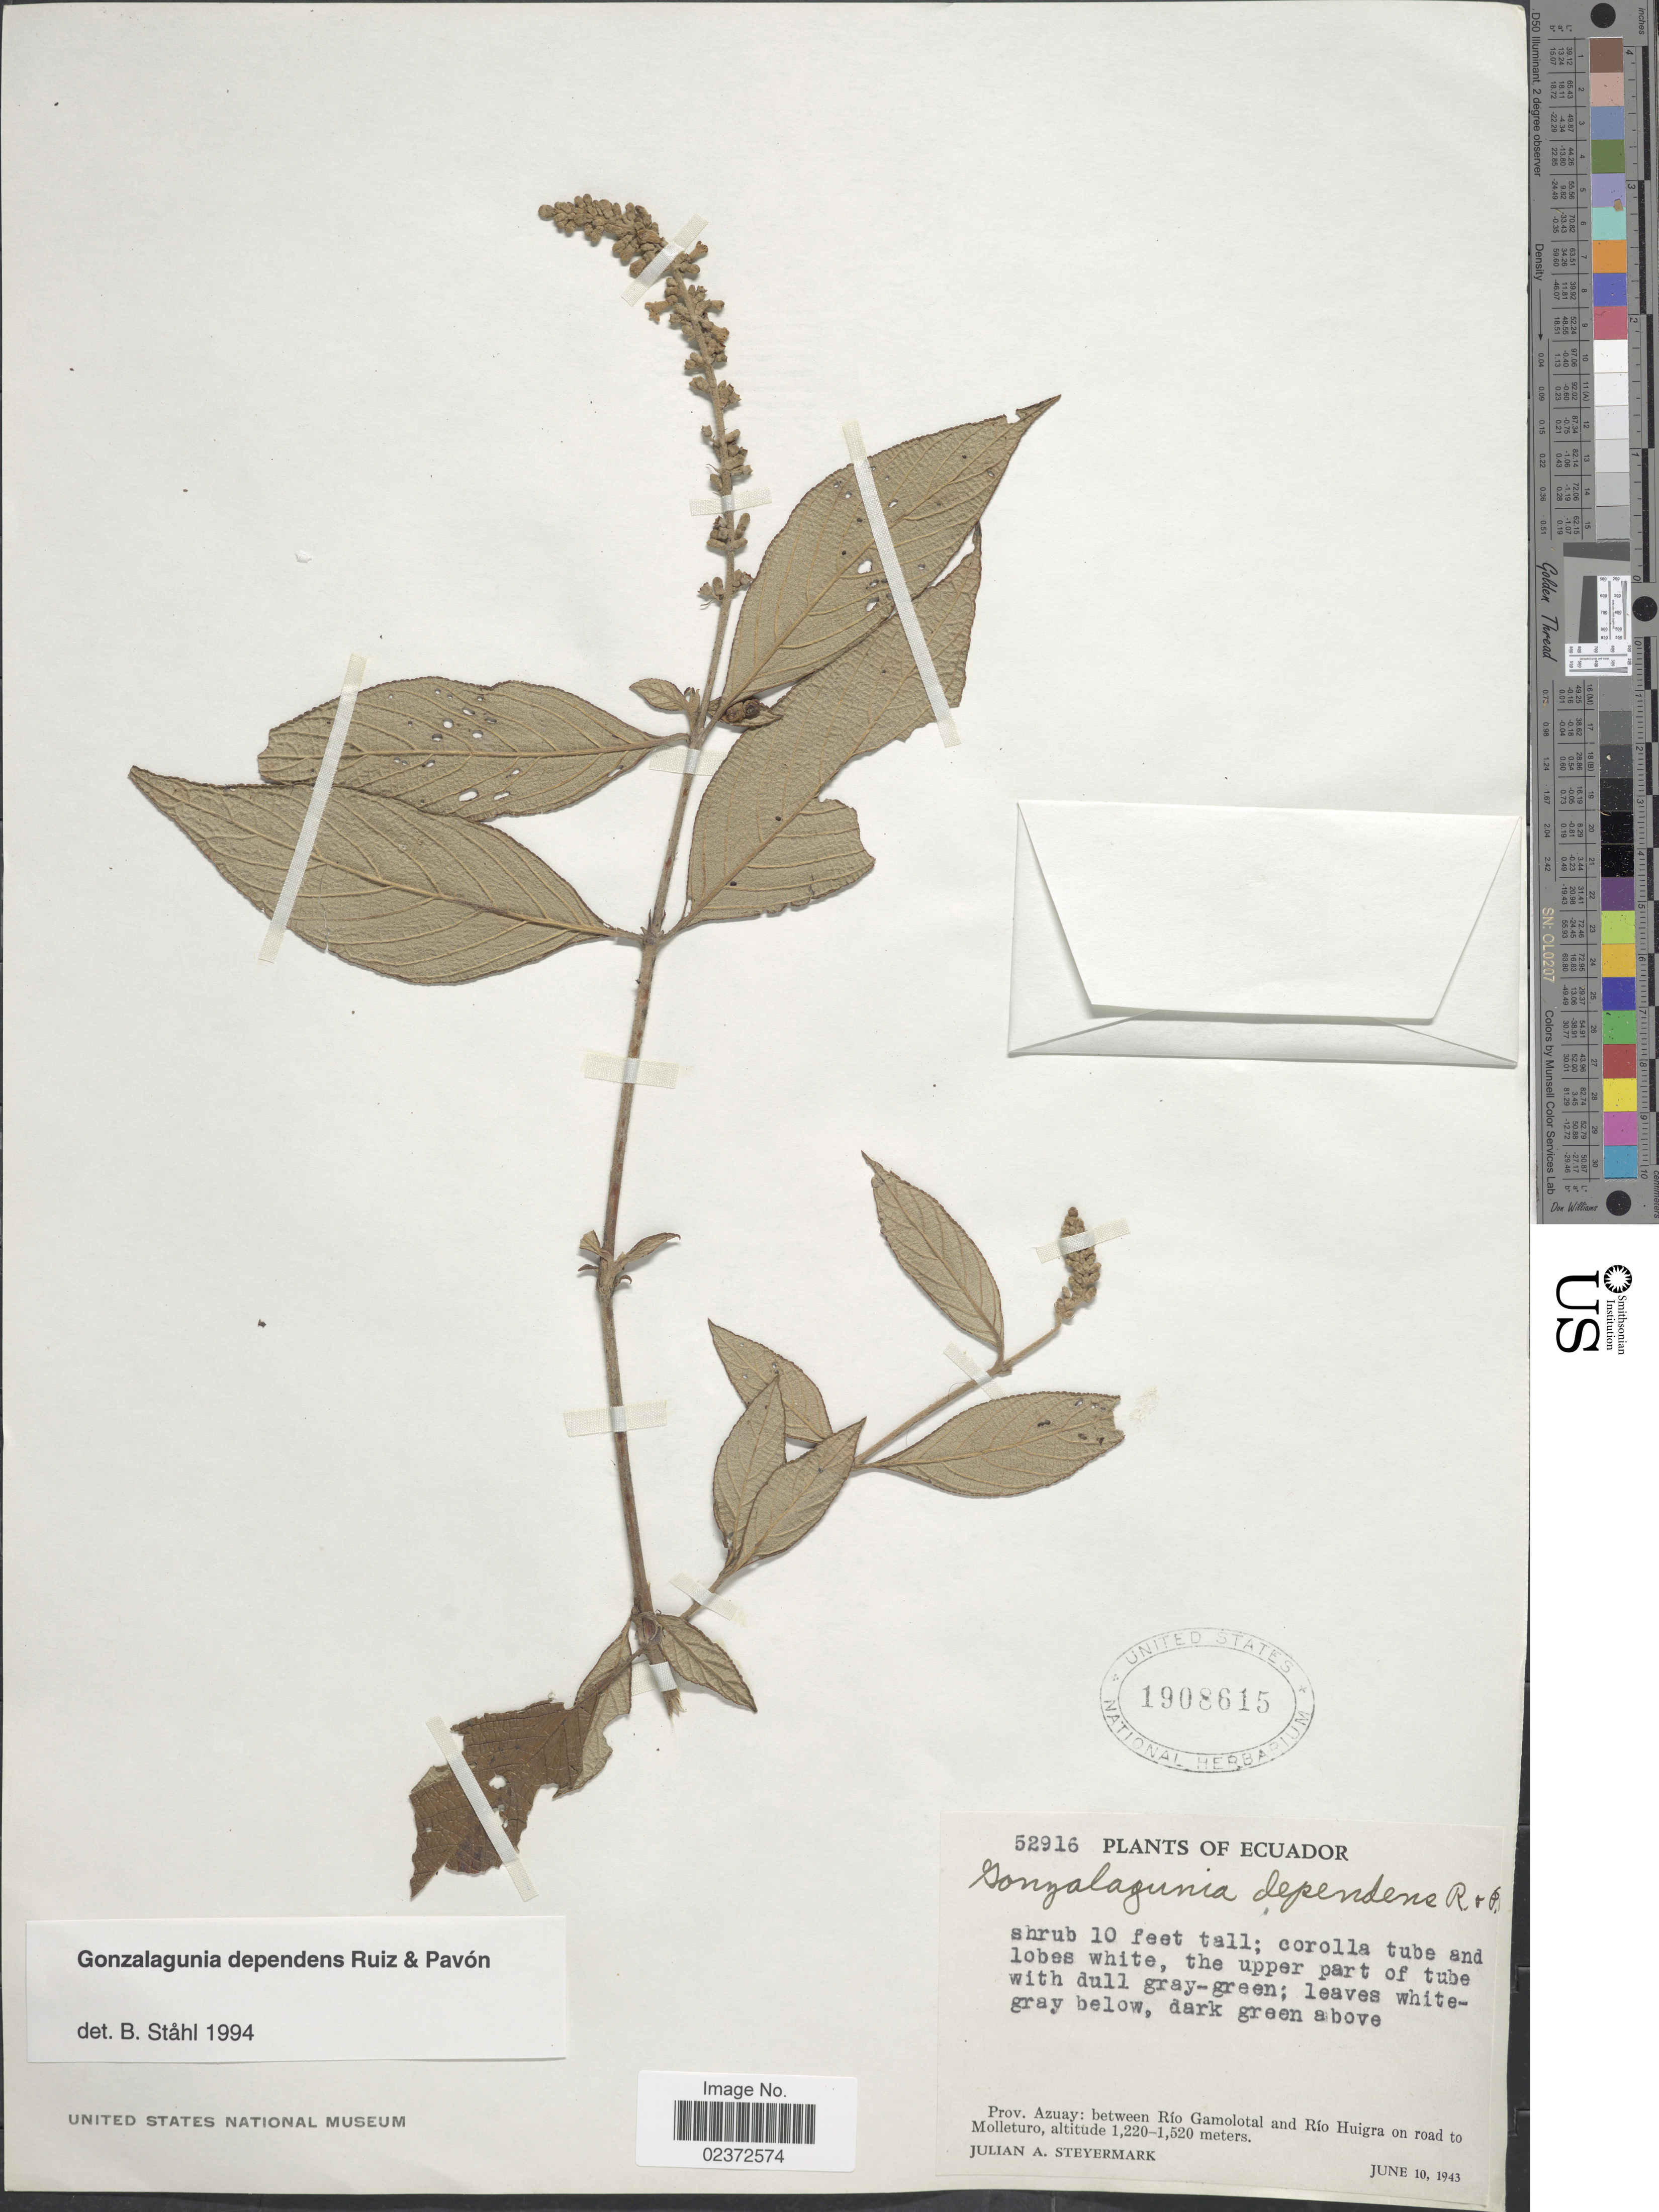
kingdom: Plantae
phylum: Tracheophyta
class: Magnoliopsida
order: Gentianales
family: Rubiaceae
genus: Gonzalagunia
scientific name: Gonzalagunia dependens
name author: Ruiz & Pav.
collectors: J. Steyermark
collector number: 52916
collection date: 1943-06-10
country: Ecuador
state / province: Azuay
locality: Between Rio Gamolotal and Rio Huigra on road to Molleturo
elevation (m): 1220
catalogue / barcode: US 1908615